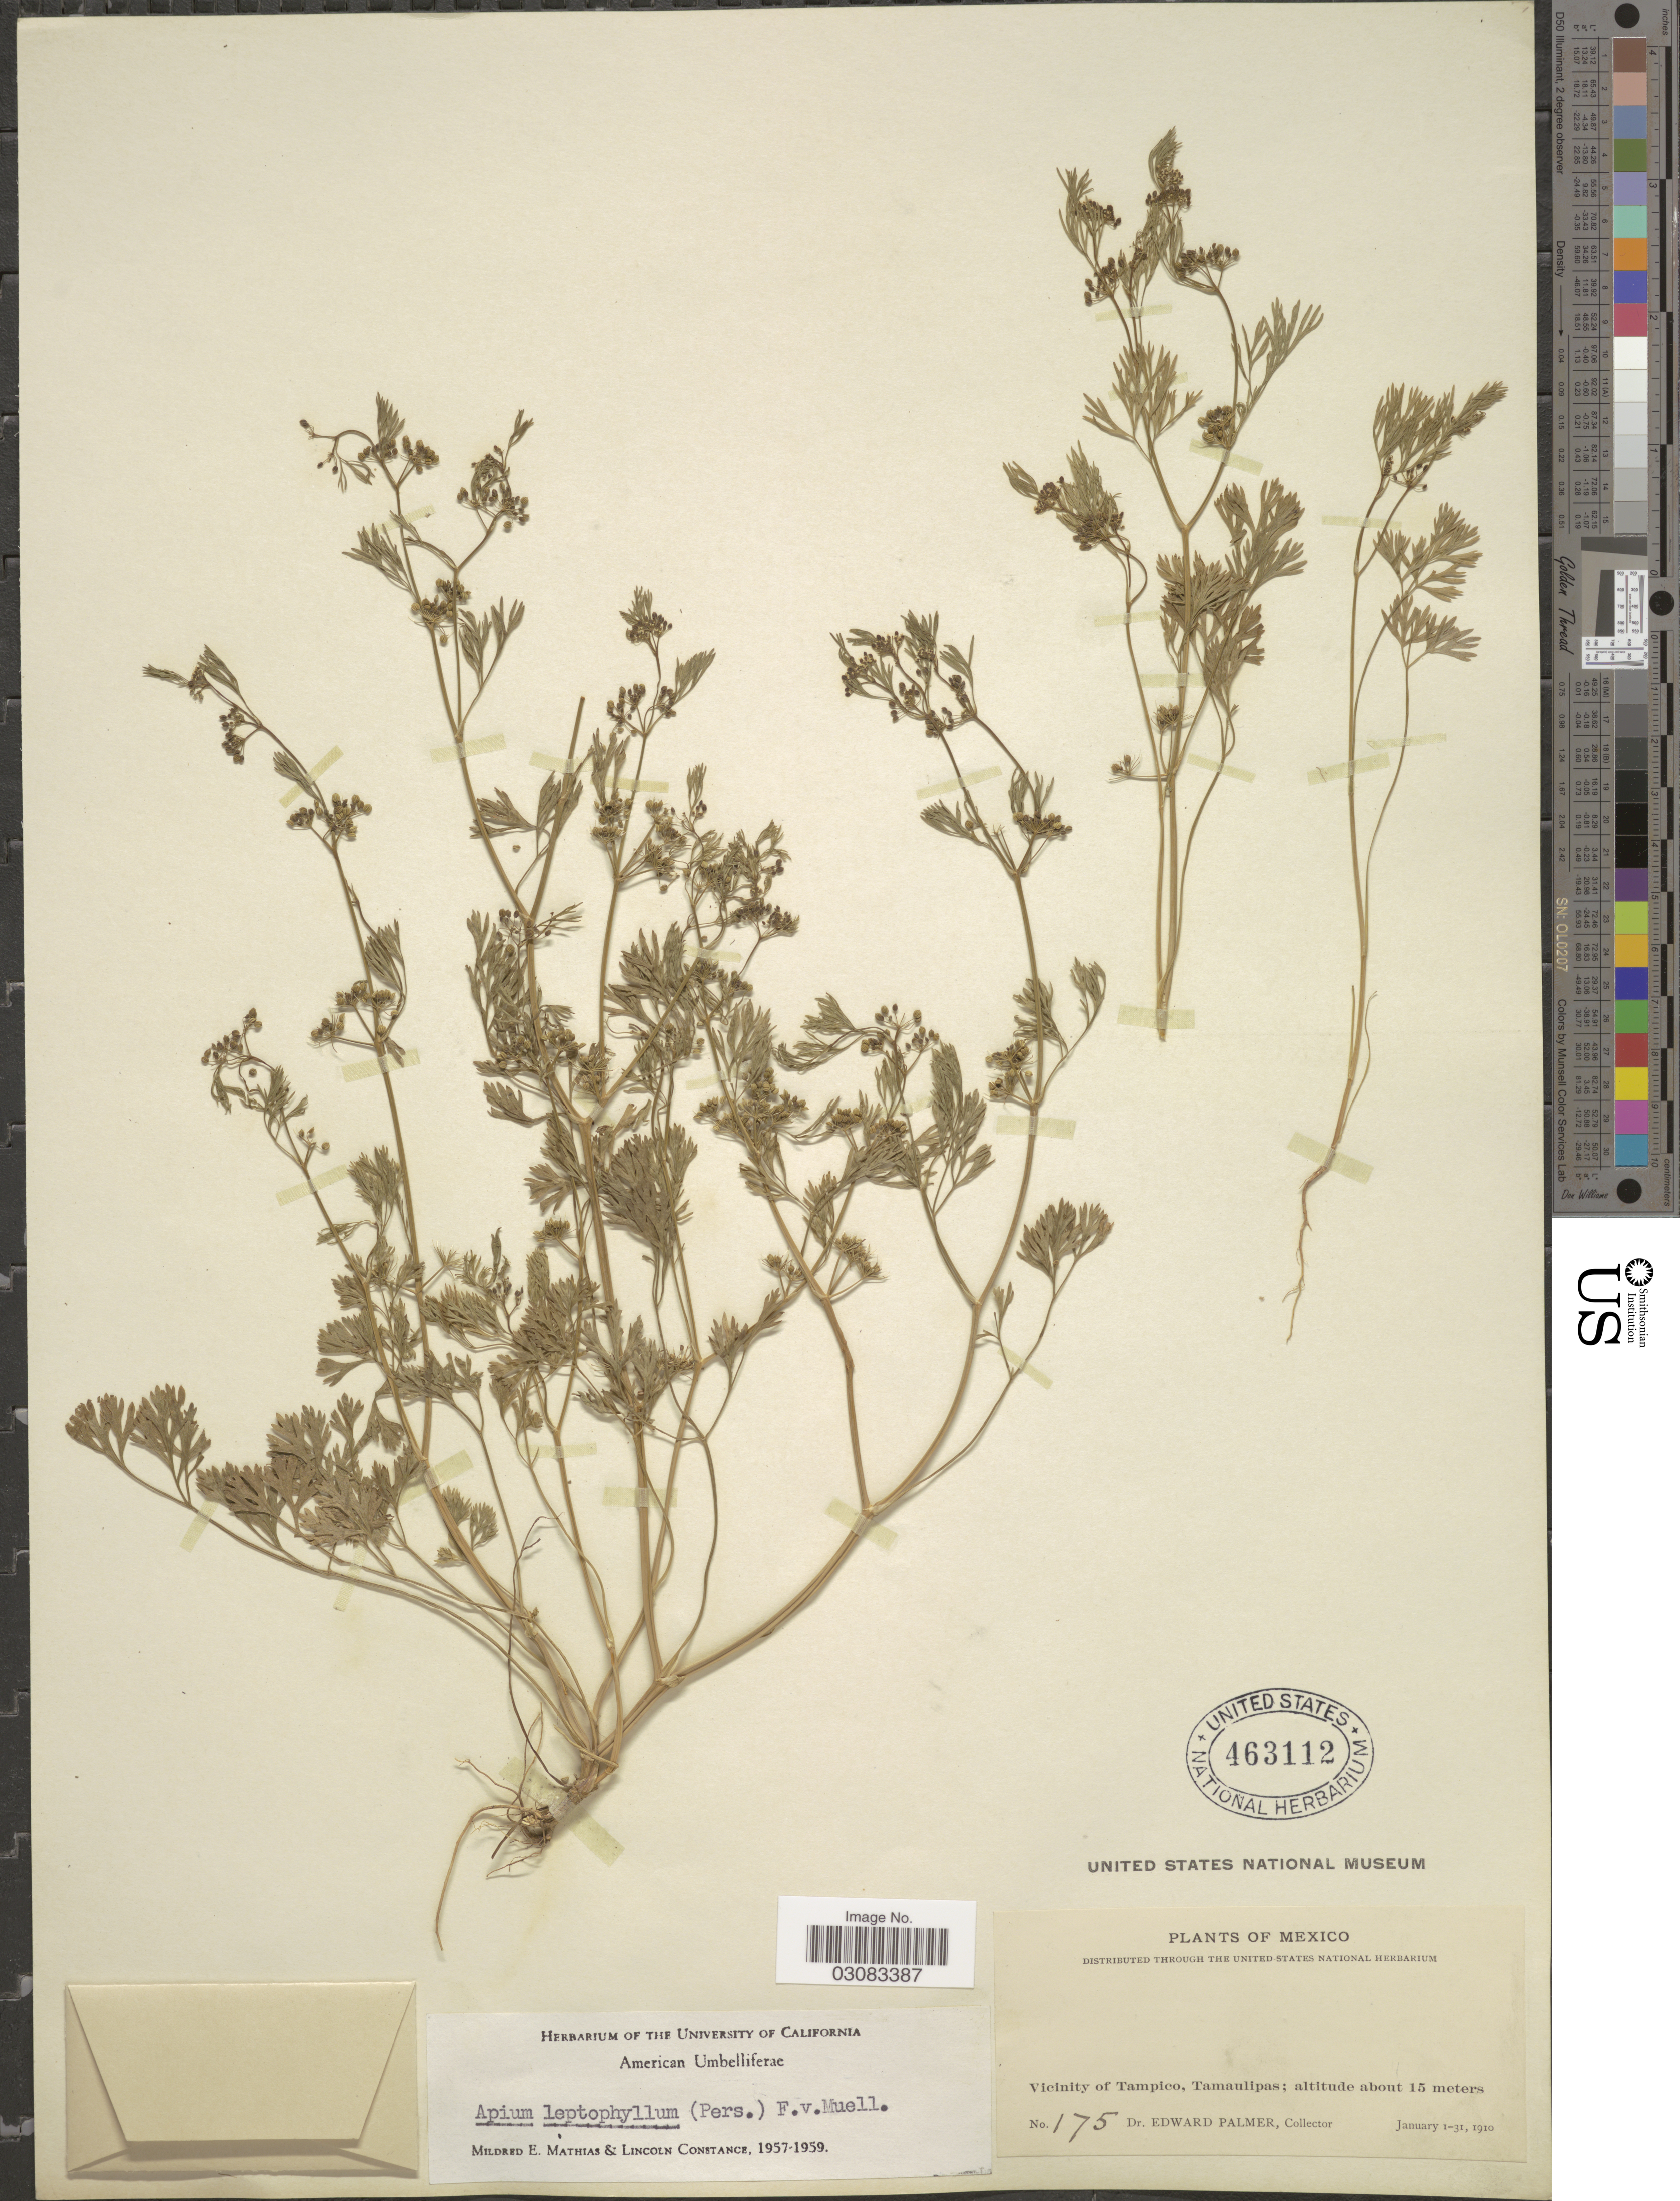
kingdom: Plantae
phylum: Tracheophyta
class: Magnoliopsida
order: Apiales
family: Apiaceae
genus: Cyclospermum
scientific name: Cyclospermum leptophyllum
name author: (Pers.) Sprague ex Britton & P. Wilson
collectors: E. Palmer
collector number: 175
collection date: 1910-01-01/1910-01-31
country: Mexico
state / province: Tamaulipas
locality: Vicinity of Tampico.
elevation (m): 15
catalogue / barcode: US 463112